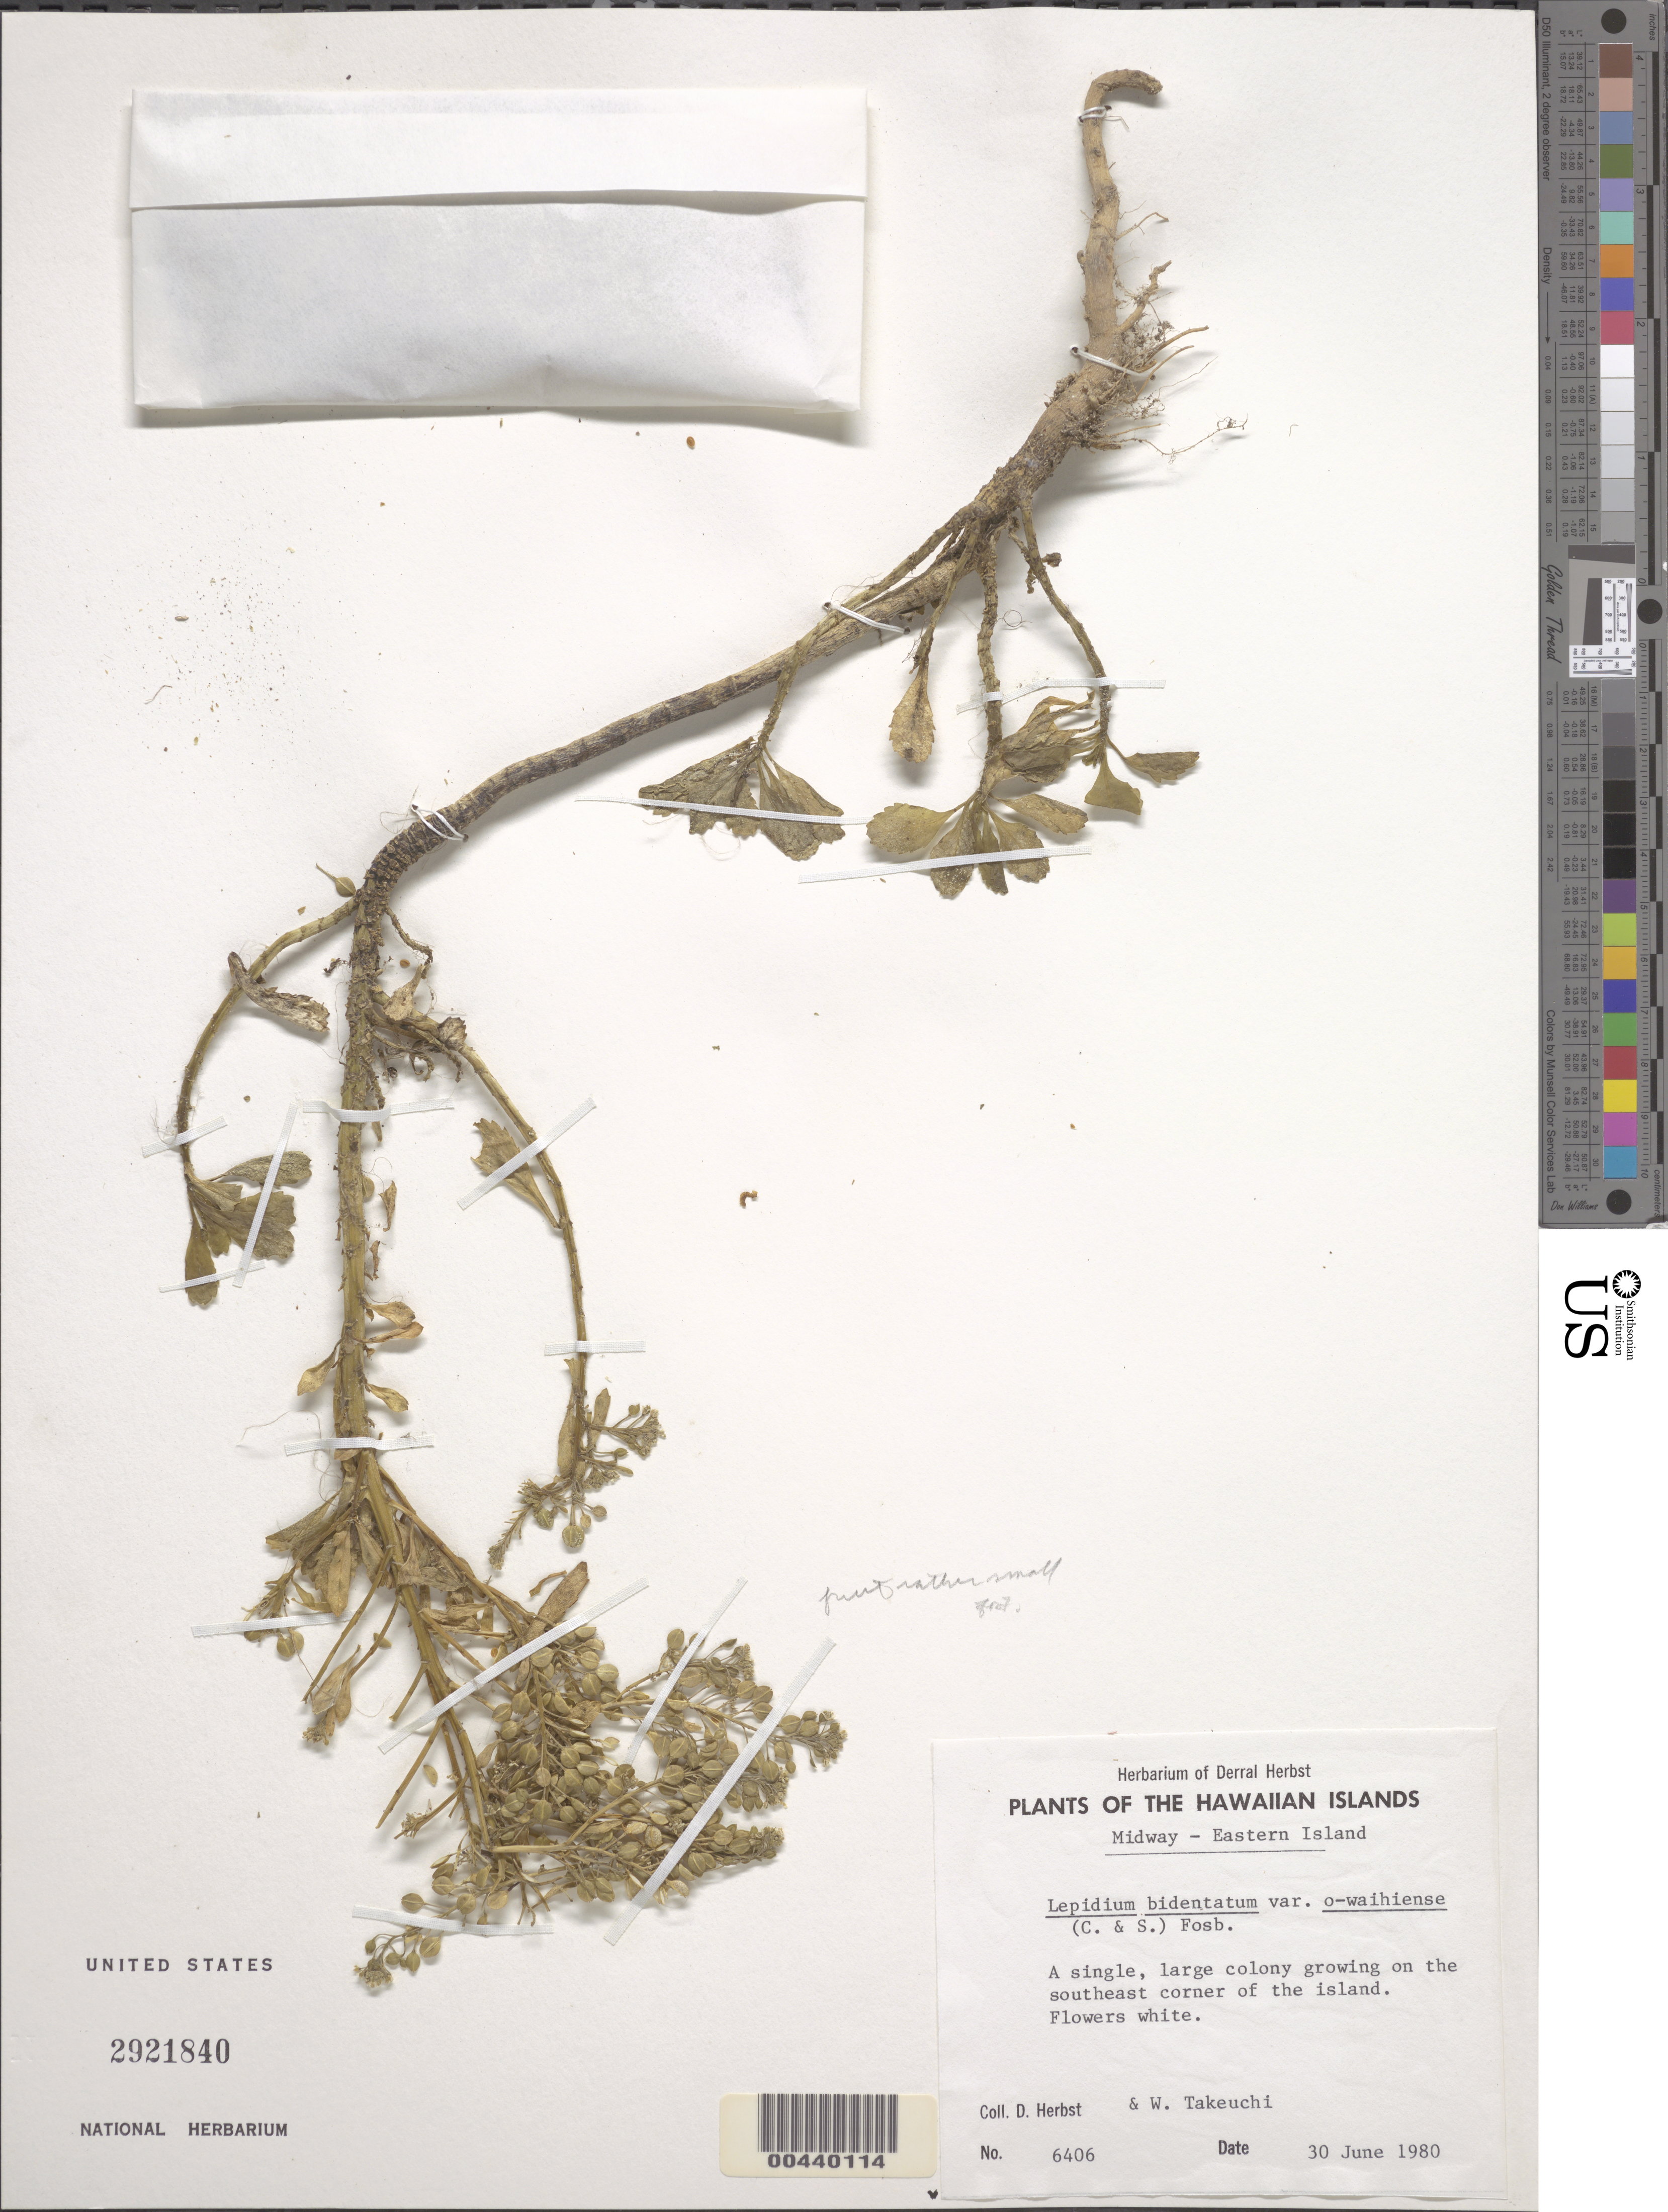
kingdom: Plantae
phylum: Tracheophyta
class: Magnoliopsida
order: Brassicales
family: Brassicaceae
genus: Lepidium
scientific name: Lepidium owaihiense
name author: Cham. & Schltdl.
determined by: Al-Shehbaz, I. A., (MO), Missouri Botanical Garden (UNITED STATES)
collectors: D. R. Herbst & W. N. Takeuchi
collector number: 6406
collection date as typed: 30 Jun 1980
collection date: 1980-06-30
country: U.S. Administered Pacific Islands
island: Midway Atoll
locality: Eastern Islet, SE corner of island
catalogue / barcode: US 2921840